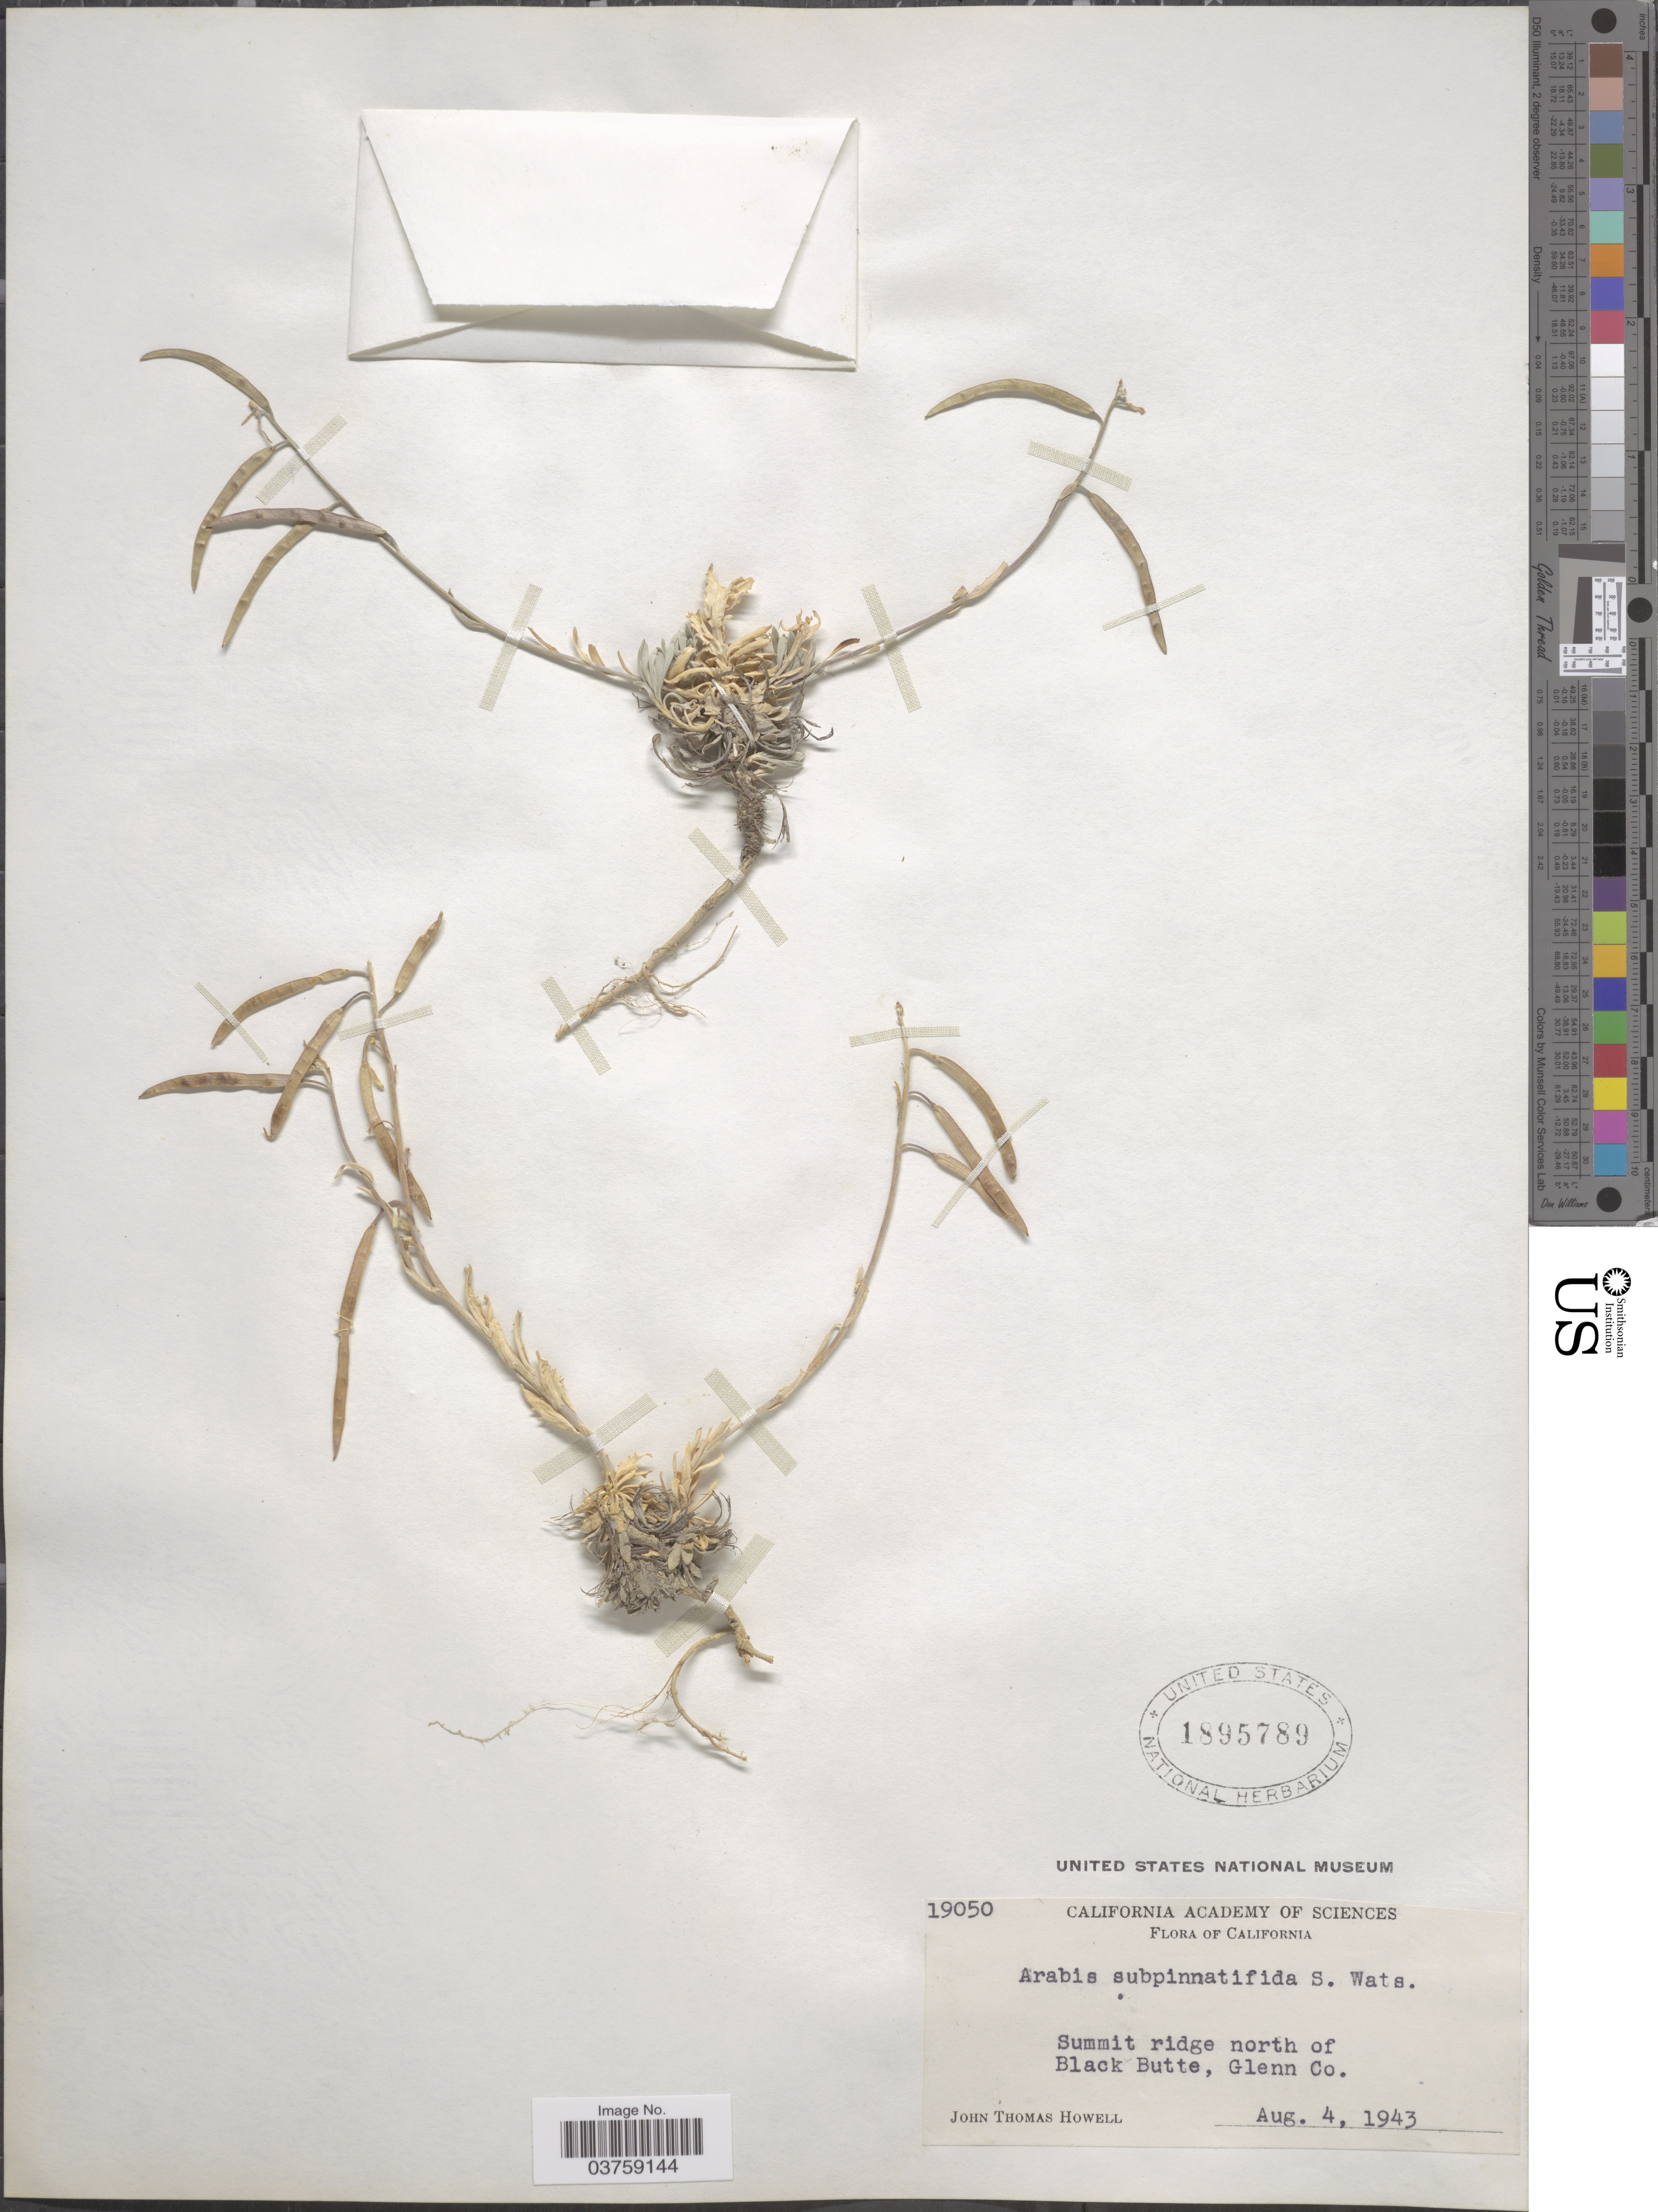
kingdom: Plantae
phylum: Tracheophyta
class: Magnoliopsida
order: Brassicales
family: Brassicaceae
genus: Arabis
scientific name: Arabis subpinnatifida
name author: S. Watson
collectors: J. T. Howell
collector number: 19050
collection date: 1943-08-04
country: United States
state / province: California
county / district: Glenn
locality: Summit ridge north of Black Butte, Glenn Co.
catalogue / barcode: US 1895789